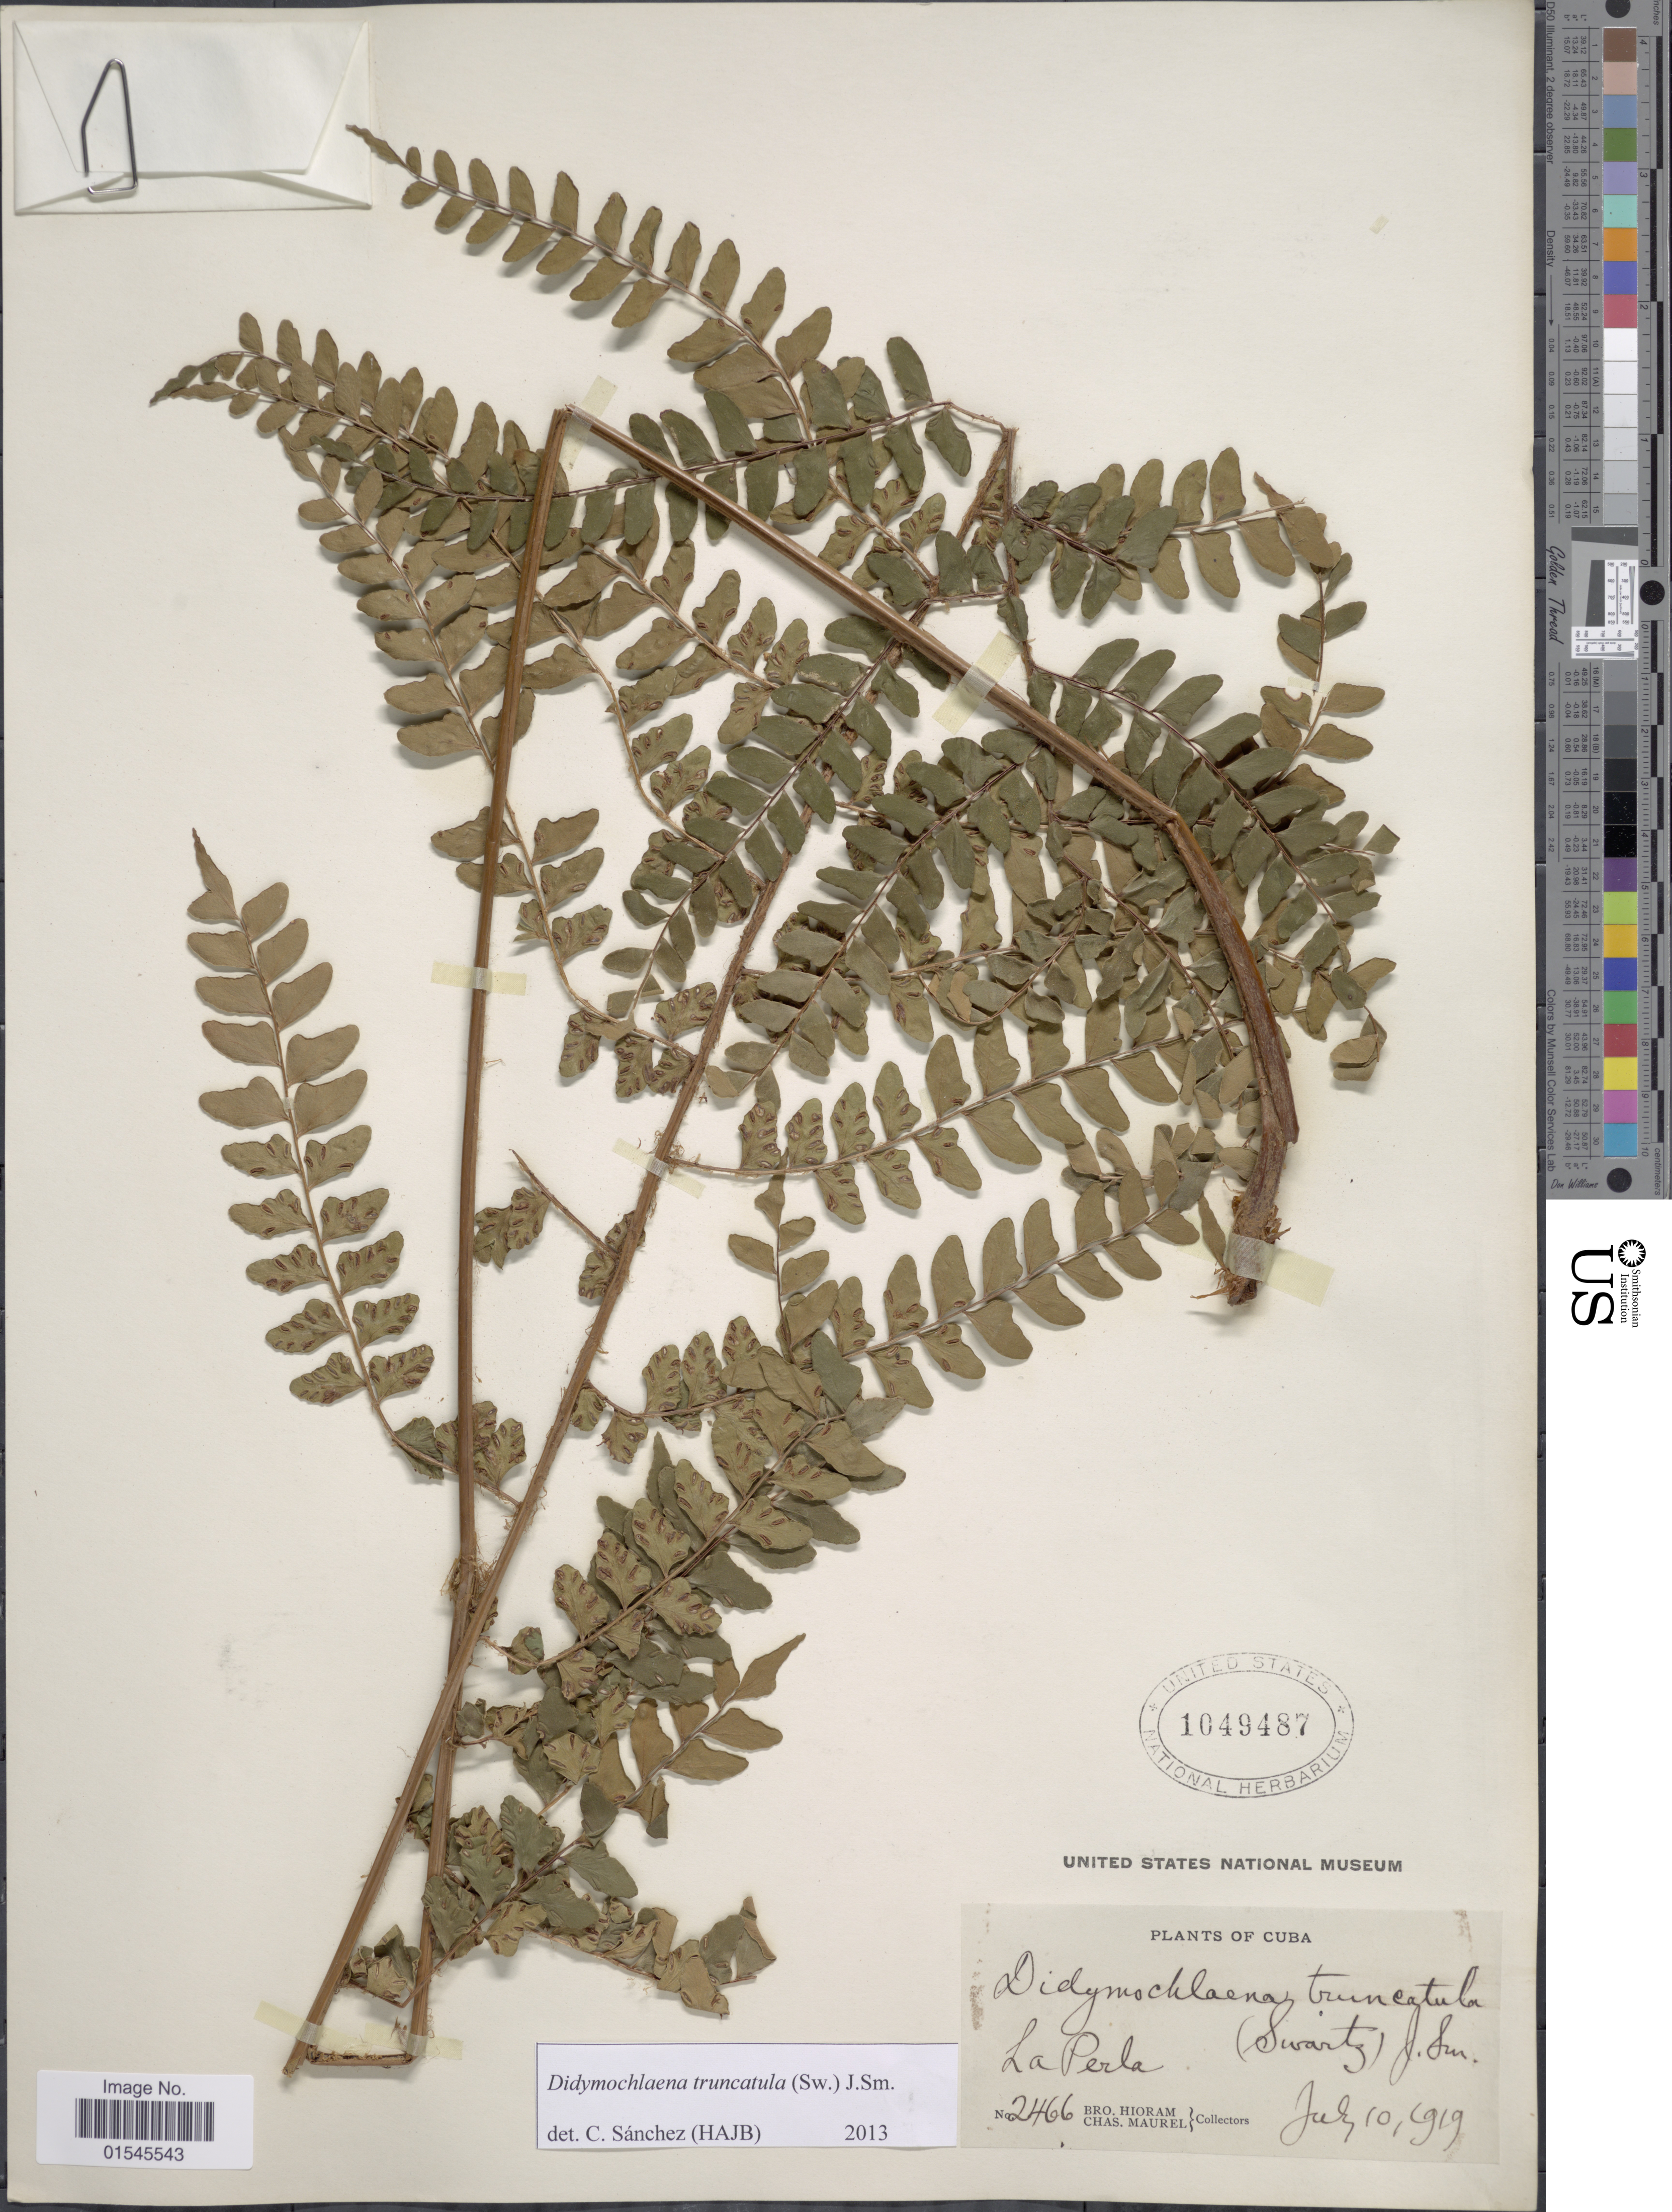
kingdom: Plantae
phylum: Tracheophyta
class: Polypodiopsida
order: Polypodiales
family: Didymochlaenaceae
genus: Didymochlaena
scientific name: Didymochlaena truncatula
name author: (Sw.) J. Sm.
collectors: Bro. Hioram & C. Maurel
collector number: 2466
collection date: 1919-07-10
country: Cuba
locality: Cuba. La Perla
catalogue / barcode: US 1049487